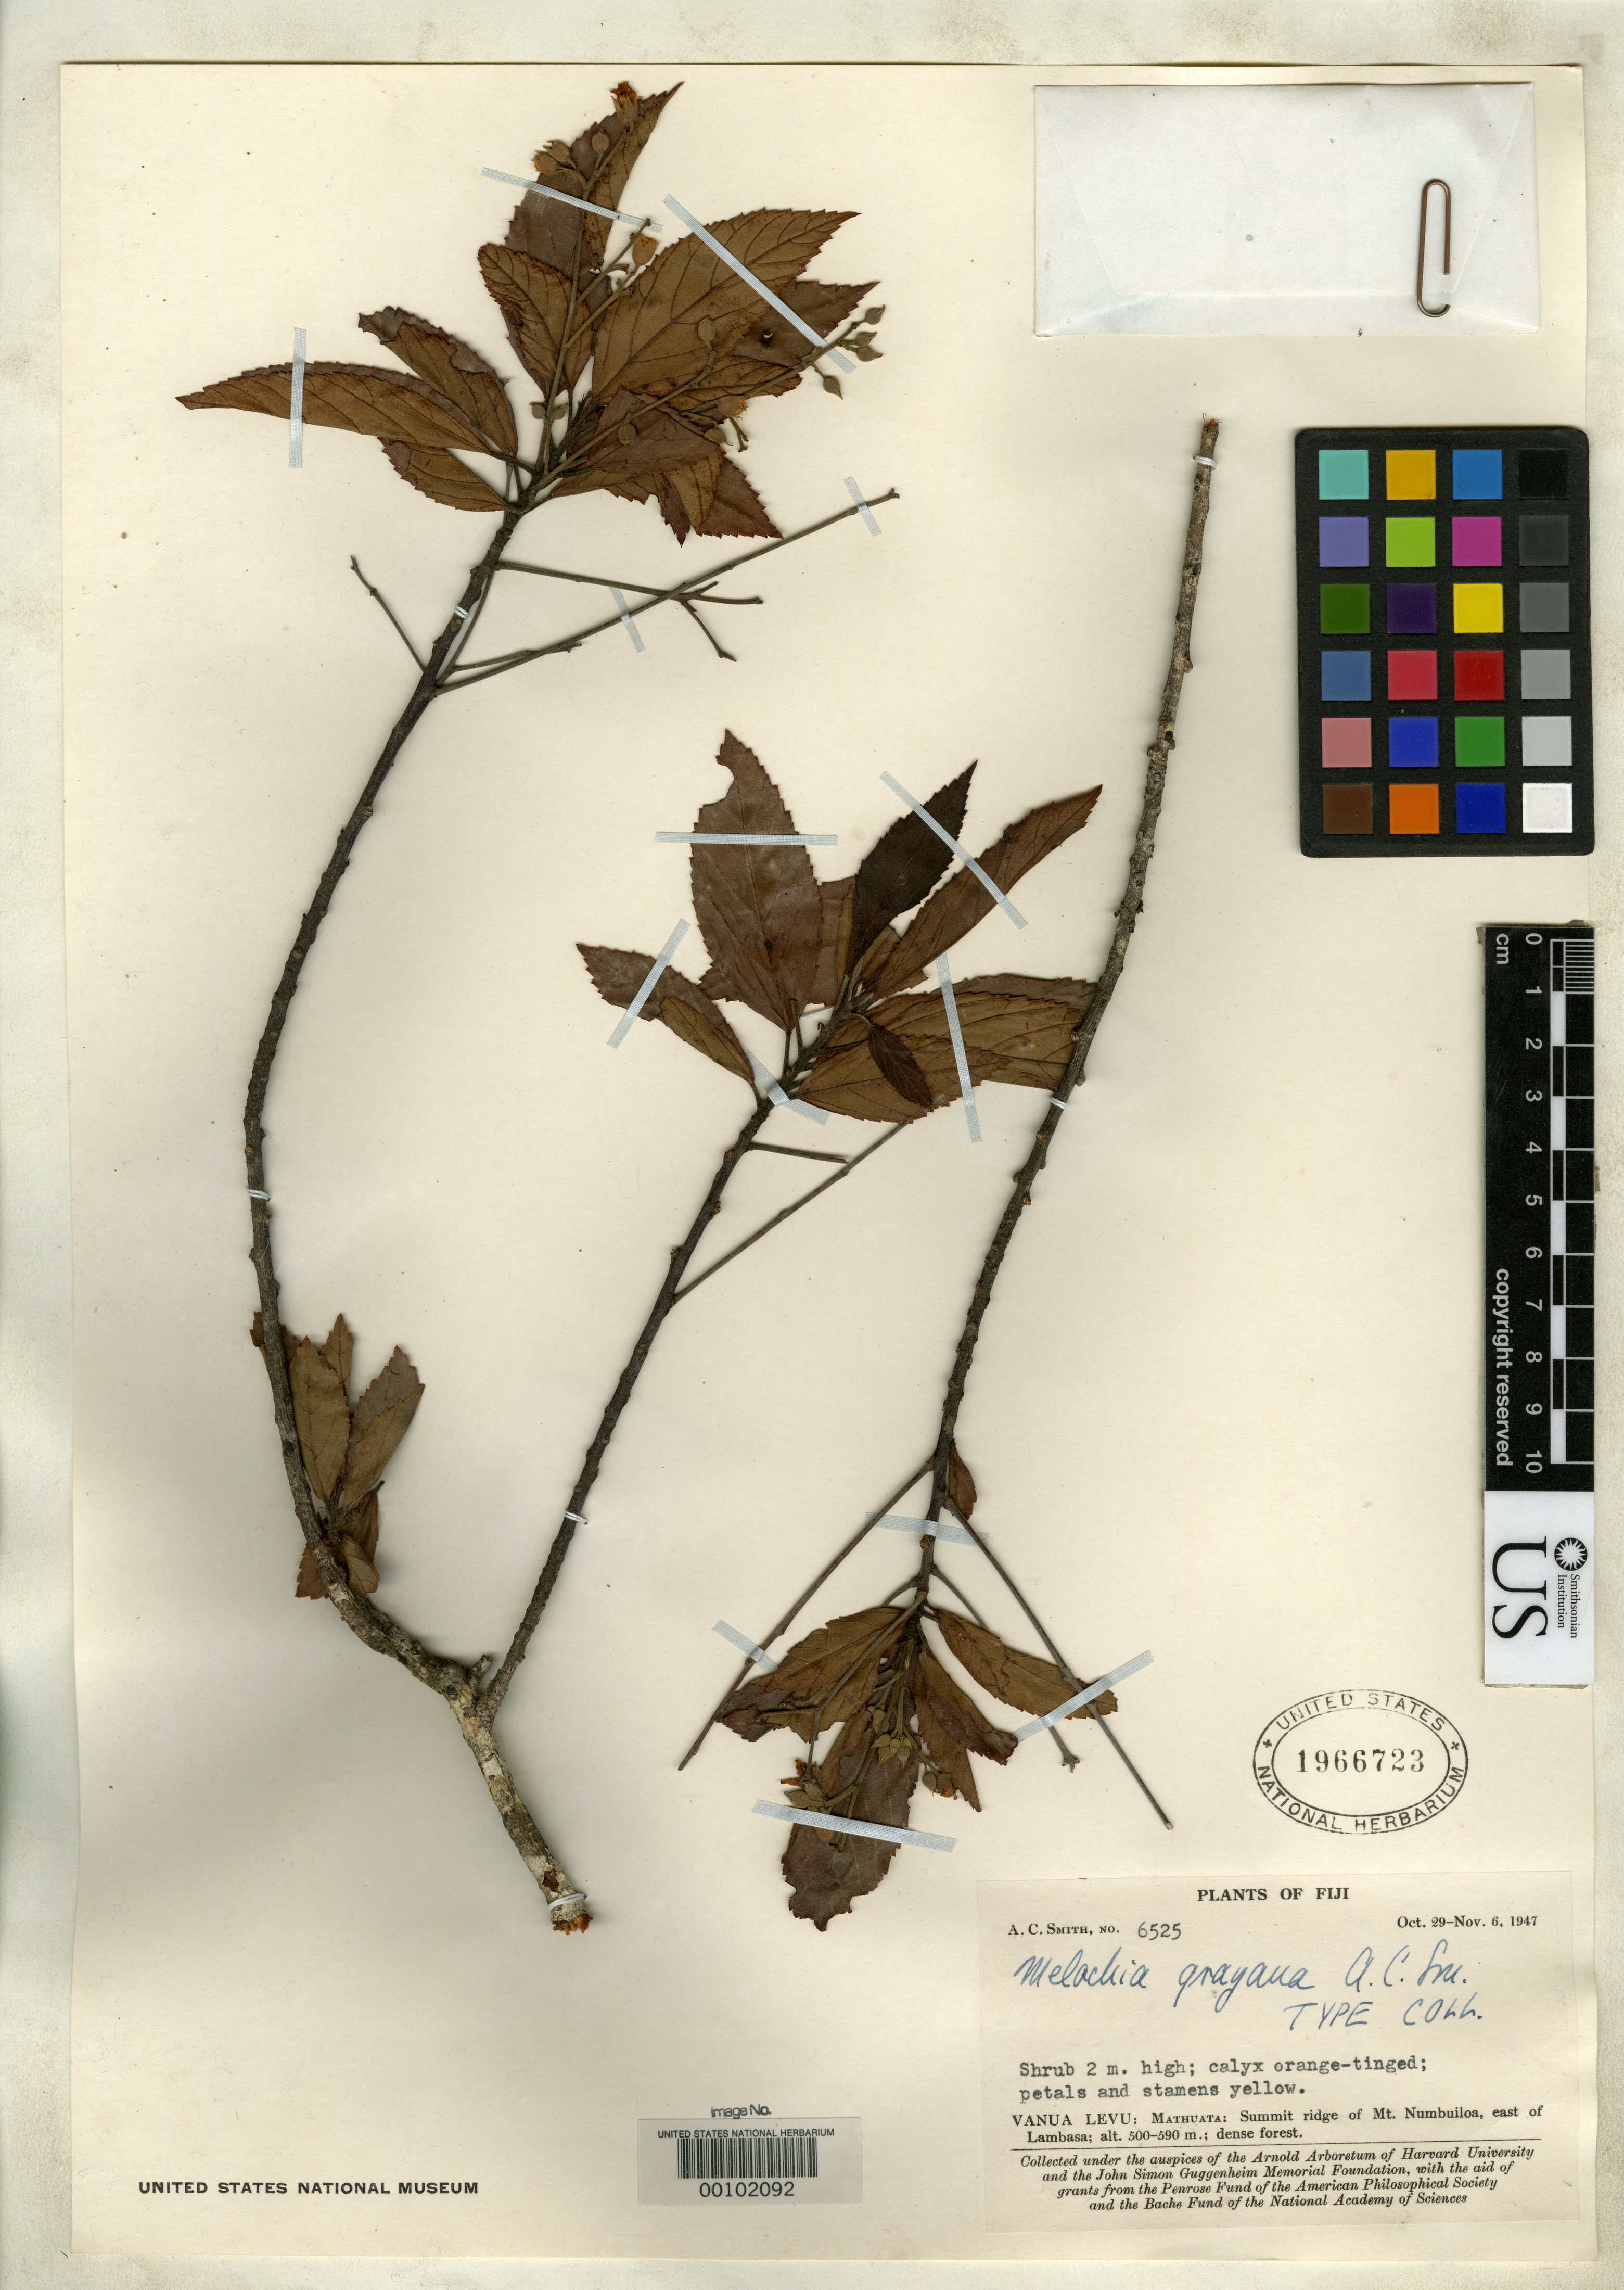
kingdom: Plantae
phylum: Tracheophyta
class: Magnoliopsida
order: Malvales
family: Malvaceae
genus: Melochia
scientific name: Melochia grayana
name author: A.C. Sm.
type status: Isotype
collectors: A. C. Smith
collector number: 6525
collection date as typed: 06 Nov 1947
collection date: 1947-11-06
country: Fiji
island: Macuata-i-wai [Mathuata-i-wai]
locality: Mathuata, summit ridge of Mt. Numbuiloa, E of Lambasa. [Vanua Levu Group]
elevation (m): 500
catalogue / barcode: US 1966723